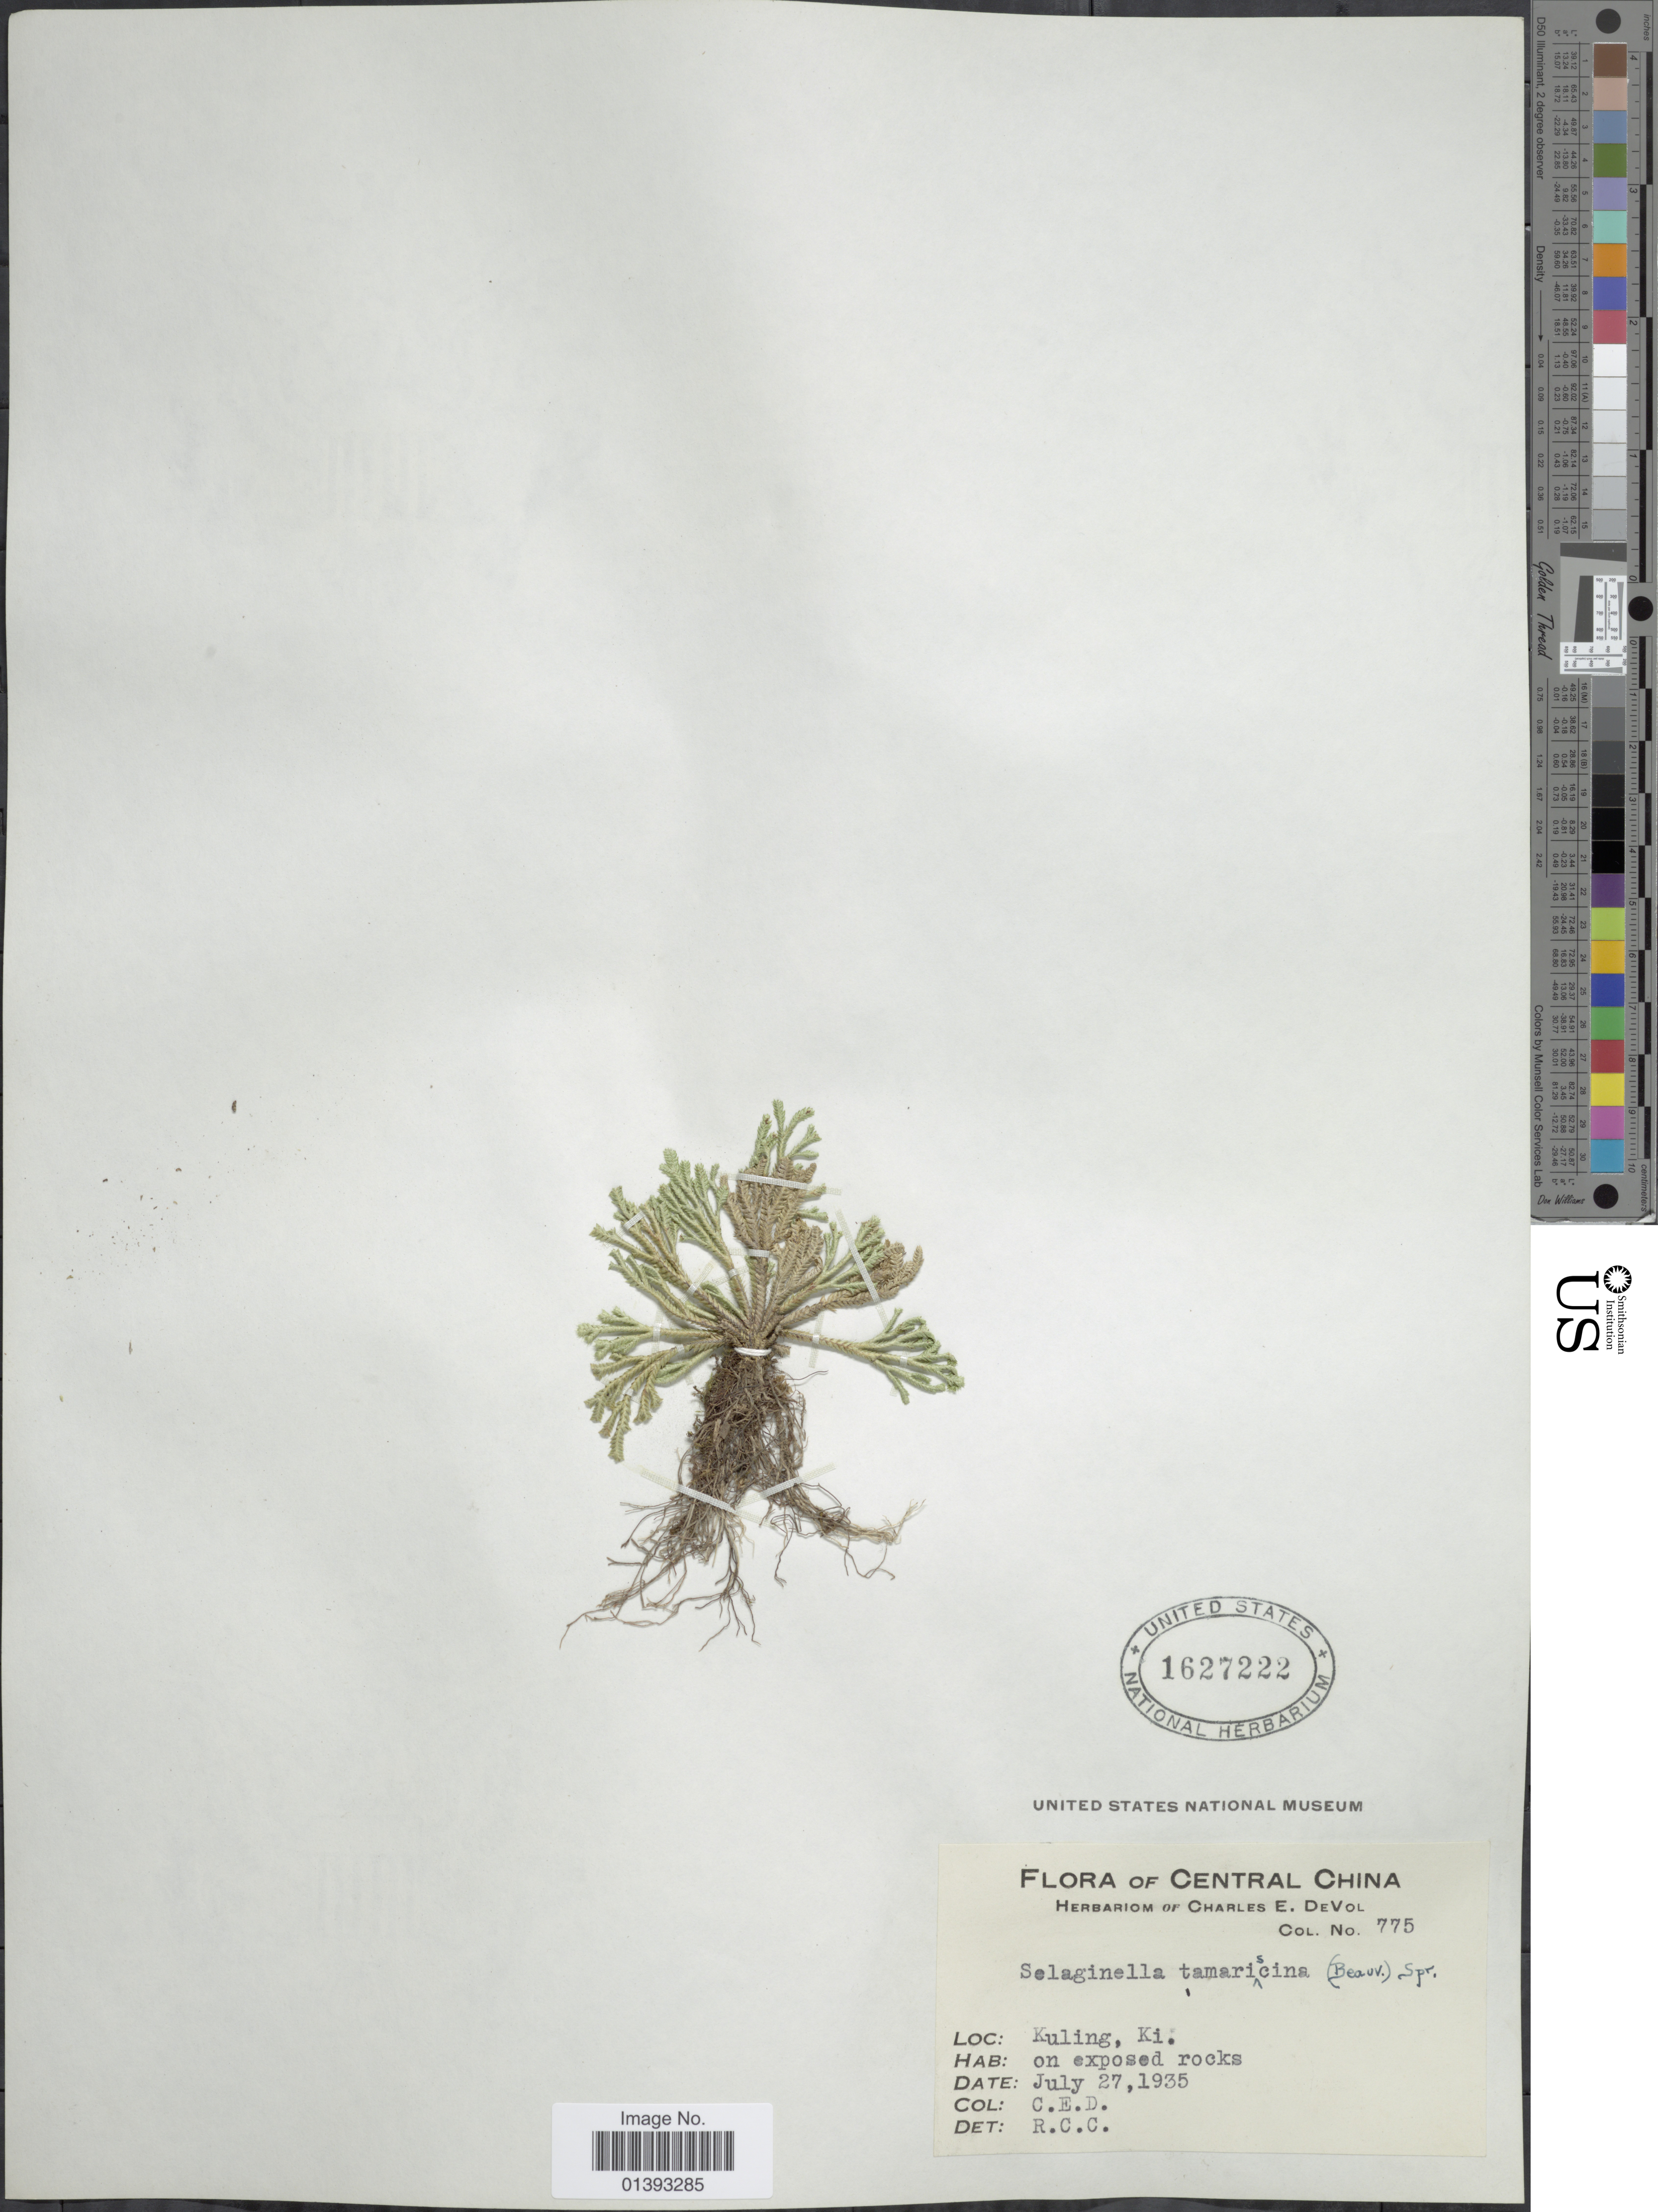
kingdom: Plantae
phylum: Tracheophyta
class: Lycopodiopsida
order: Selaginellales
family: Selaginellaceae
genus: Selaginella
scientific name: Selaginella tamariscina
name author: (P. Beauv.) Spring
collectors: C. E. De Vol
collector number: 775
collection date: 1935-07-27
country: China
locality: Central China, Kuling, Ki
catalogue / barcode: US 1627222